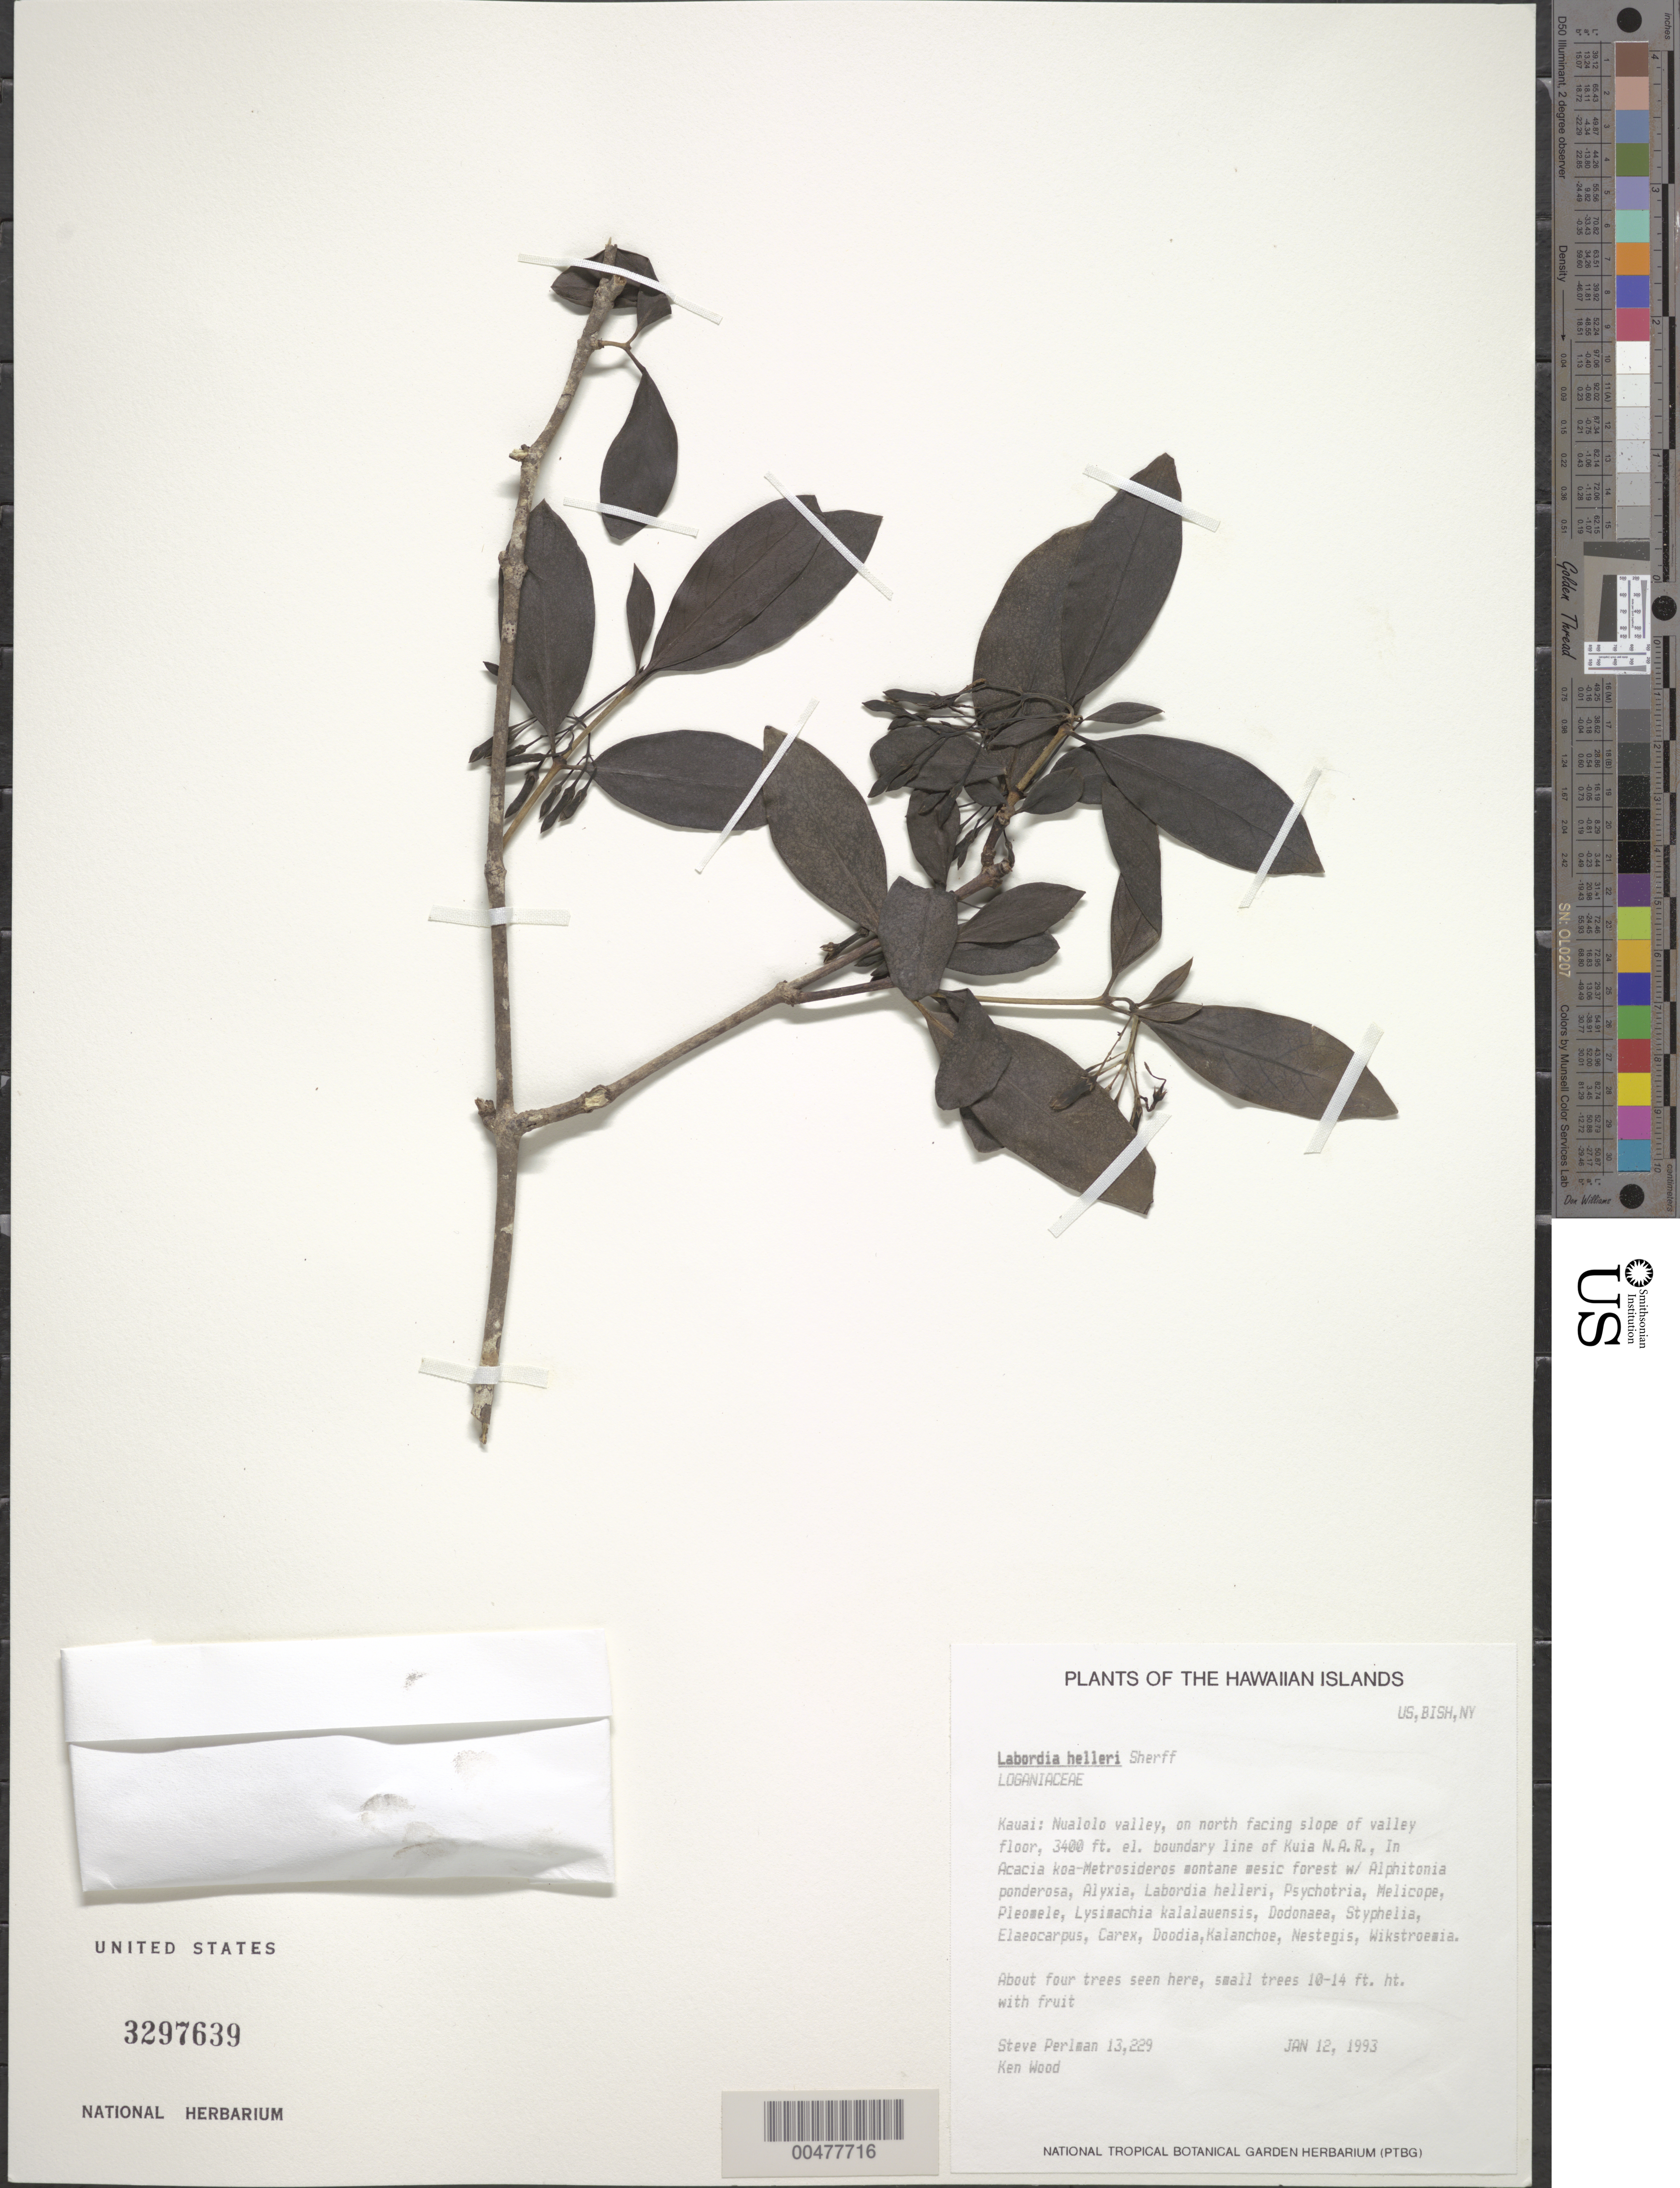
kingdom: Plantae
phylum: Tracheophyta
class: Magnoliopsida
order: Gentianales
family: Loganiaceae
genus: Geniostoma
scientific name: Geniostoma helleri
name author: (Sherff) Byng & Christenh.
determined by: Wagner, W. L., (BOT), Smithsonian Institution - National Museum of Natural History (UNITED STATES)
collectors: S. P. Perlman & K. Wood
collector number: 13229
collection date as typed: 12 Jan 1993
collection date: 1993-01-12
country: United States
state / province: Hawaii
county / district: Kauai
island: Kaua'i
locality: Nualolo Valley, on N facing slope of valley floor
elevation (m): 1036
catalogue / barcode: US 3297639